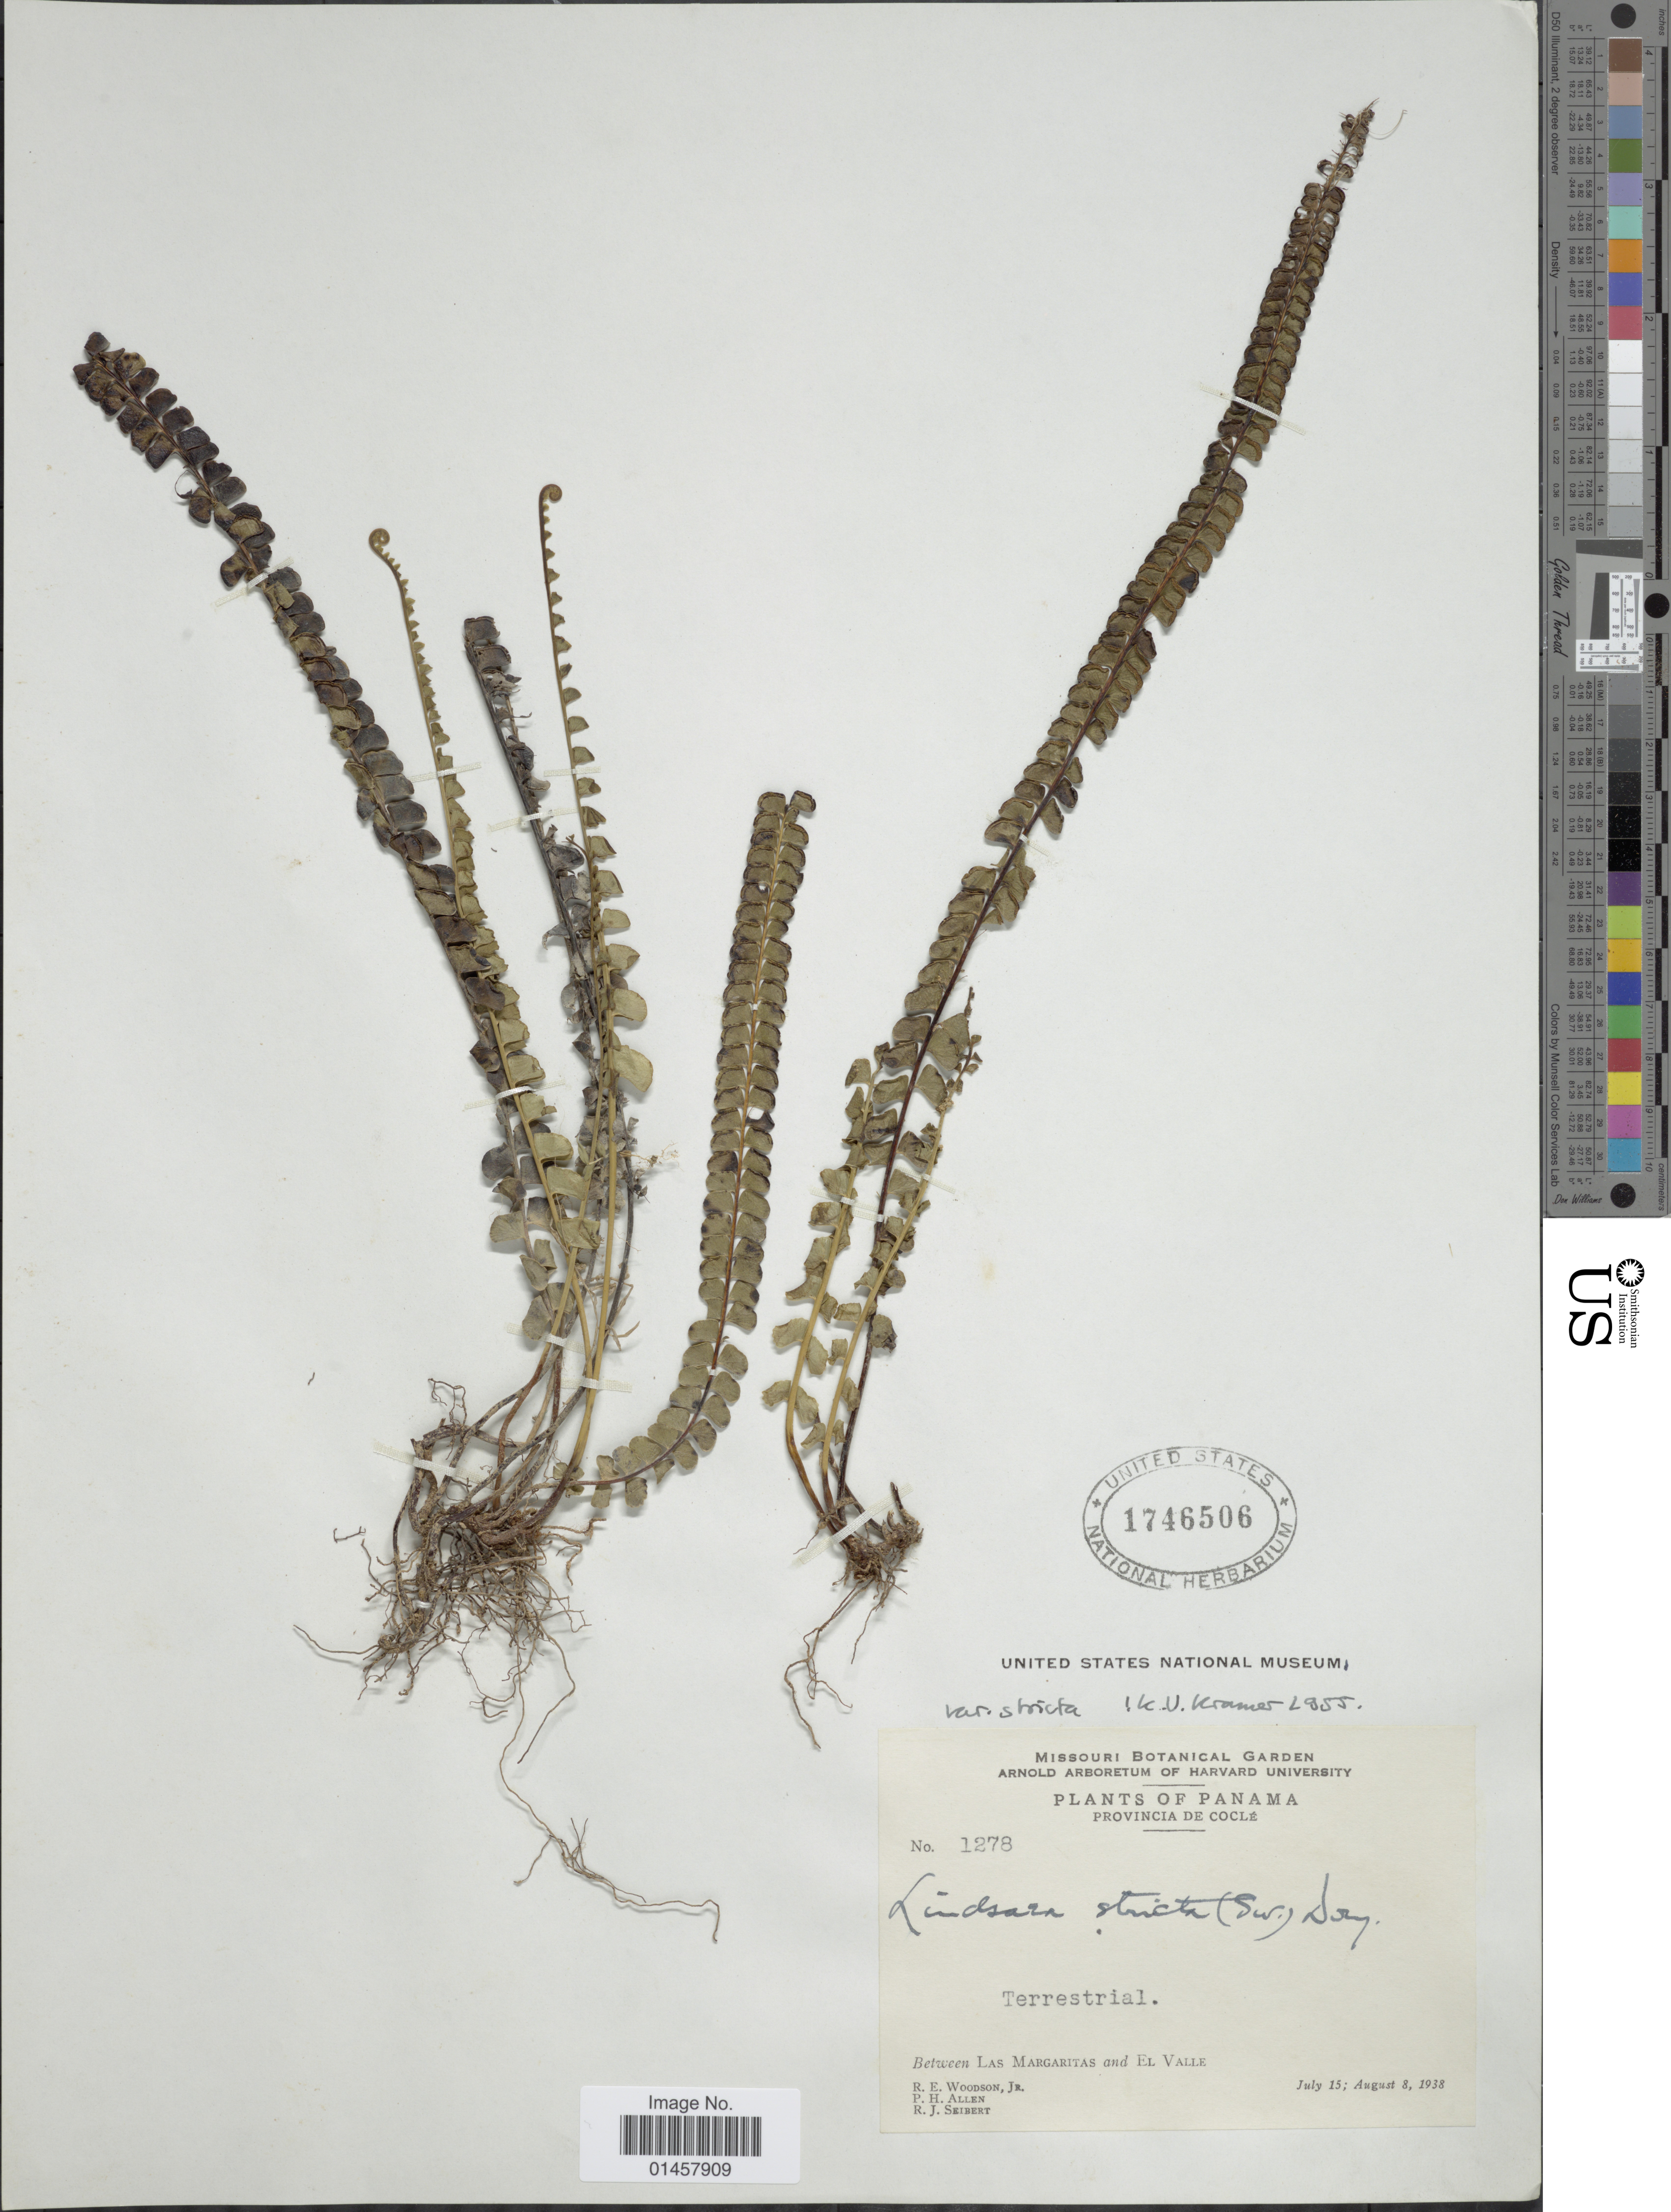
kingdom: Plantae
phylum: Tracheophyta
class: Polypodiopsida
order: Polypodiales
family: Lindsaeaceae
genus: Lindsaea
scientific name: Lindsaea stricta f. stricta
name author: (Sw.) Dryand.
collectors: R. E. Woodson, P. H. Allen & R. J. Seibert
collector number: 1278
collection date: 1938-07-15/1938-08-08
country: Panama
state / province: Coclé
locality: Provincia de Coclé, Between Las Margaritas and El Valle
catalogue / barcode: US 1746506